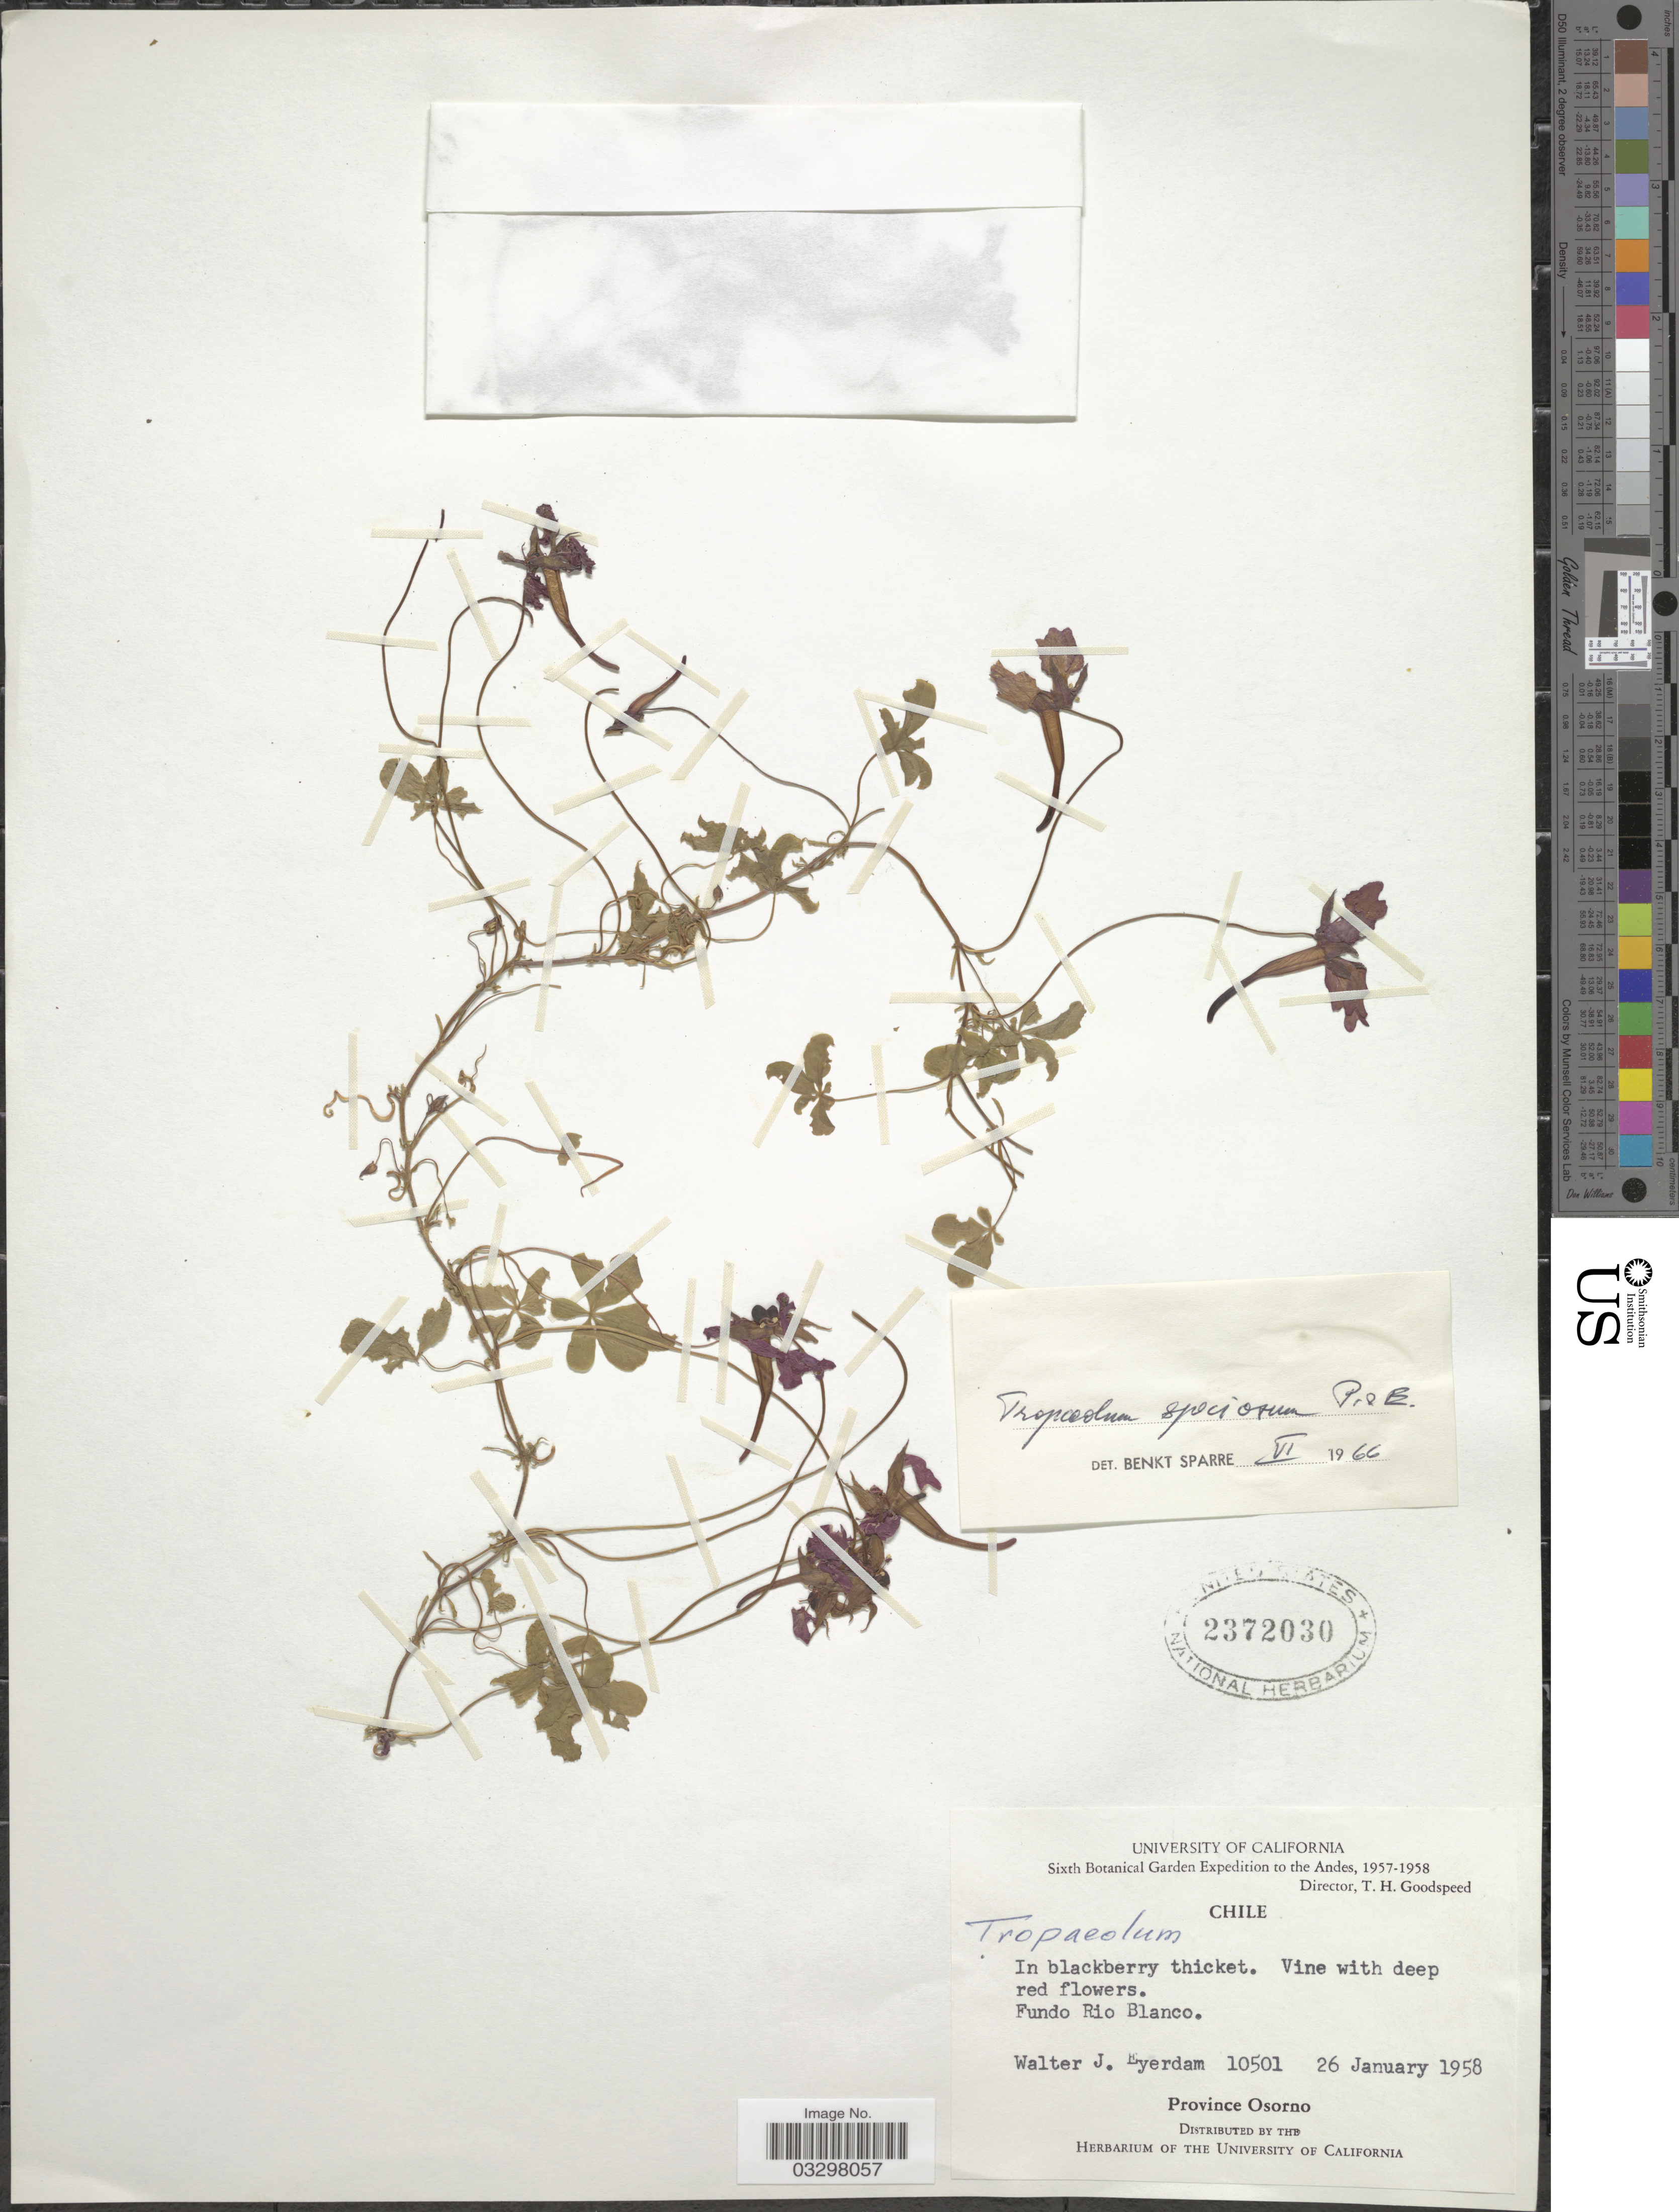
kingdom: Plantae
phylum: Tracheophyta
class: Magnoliopsida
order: Brassicales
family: Tropaeolaceae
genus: Tropaeolum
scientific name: Tropaeolum speciosum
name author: Poepp. & Endl.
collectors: W. J. Eyerdam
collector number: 10501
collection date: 1958-01-26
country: Chile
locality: Fundo Rio Blanco.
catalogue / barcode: US 2372030